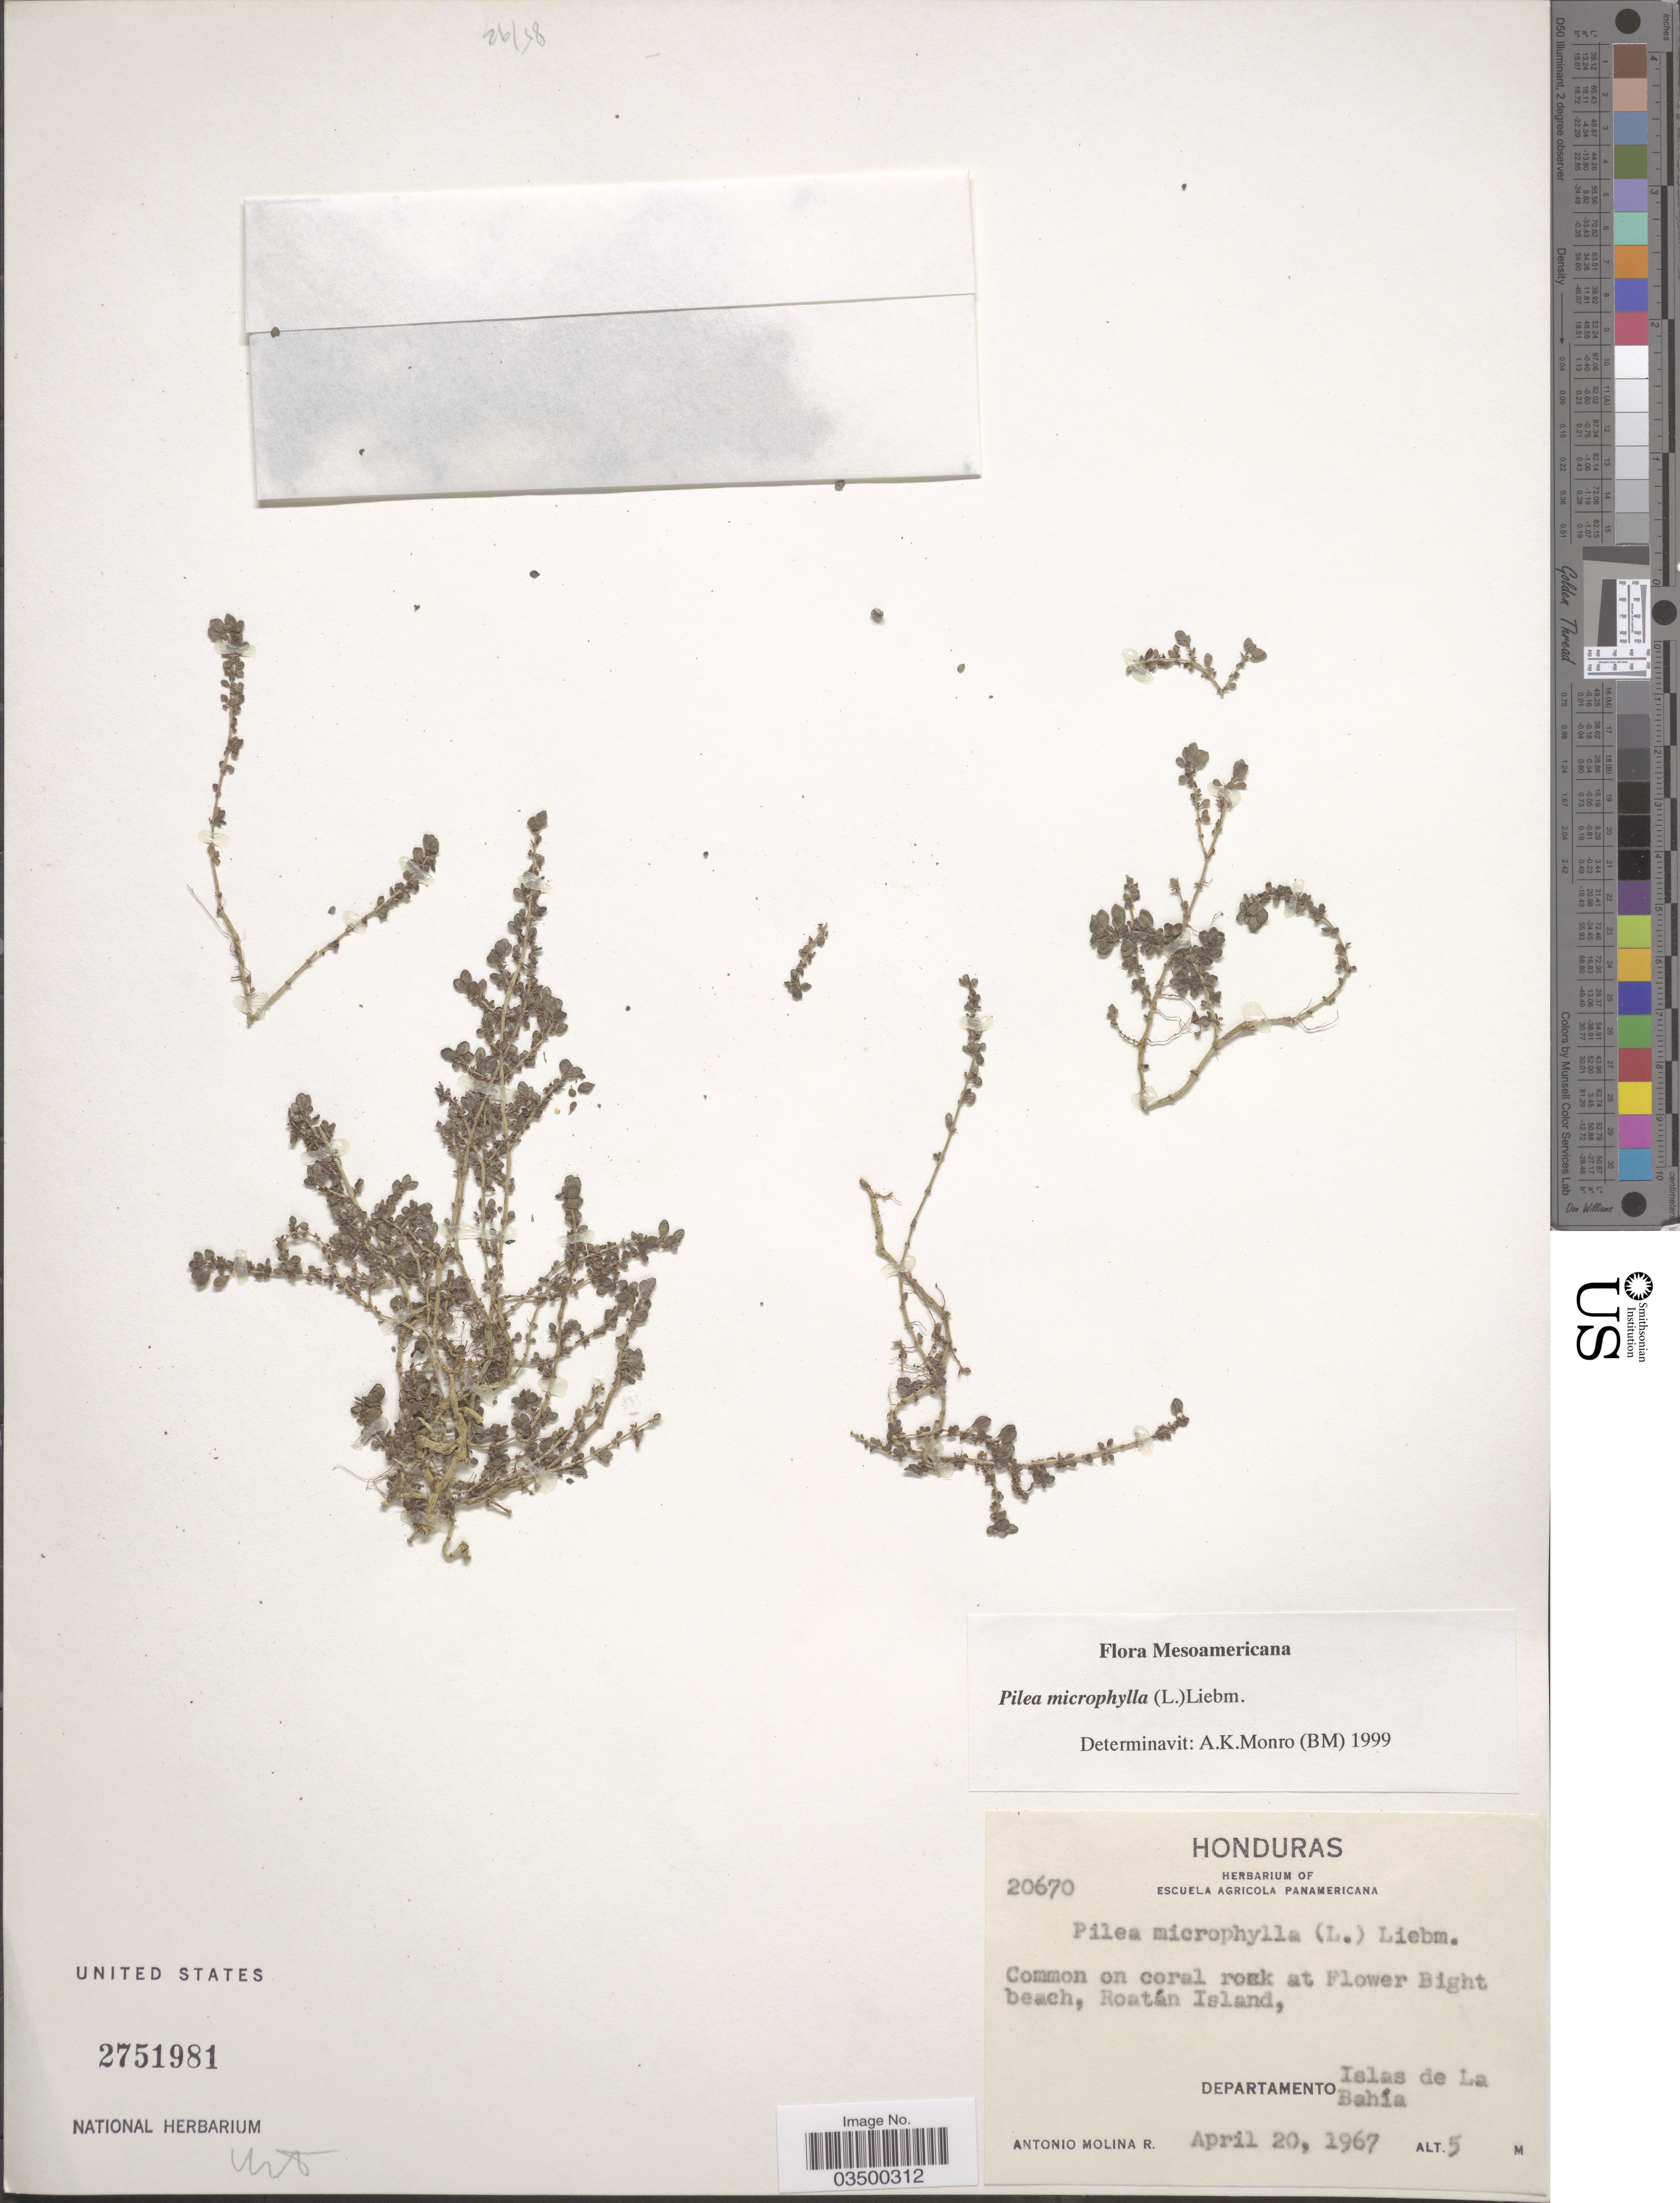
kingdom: Plantae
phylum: Tracheophyta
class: Magnoliopsida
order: Rosales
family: Urticaceae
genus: Pilea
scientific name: Pilea microphylla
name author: (L.) Liebm.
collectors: A. Molina R.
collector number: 20670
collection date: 1967-04-20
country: Honduras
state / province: Islas de la Bahía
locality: Flower Bight beach, Roatán Island, Dapartamento Islas de La Bahía.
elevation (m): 5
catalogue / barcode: US 2751981